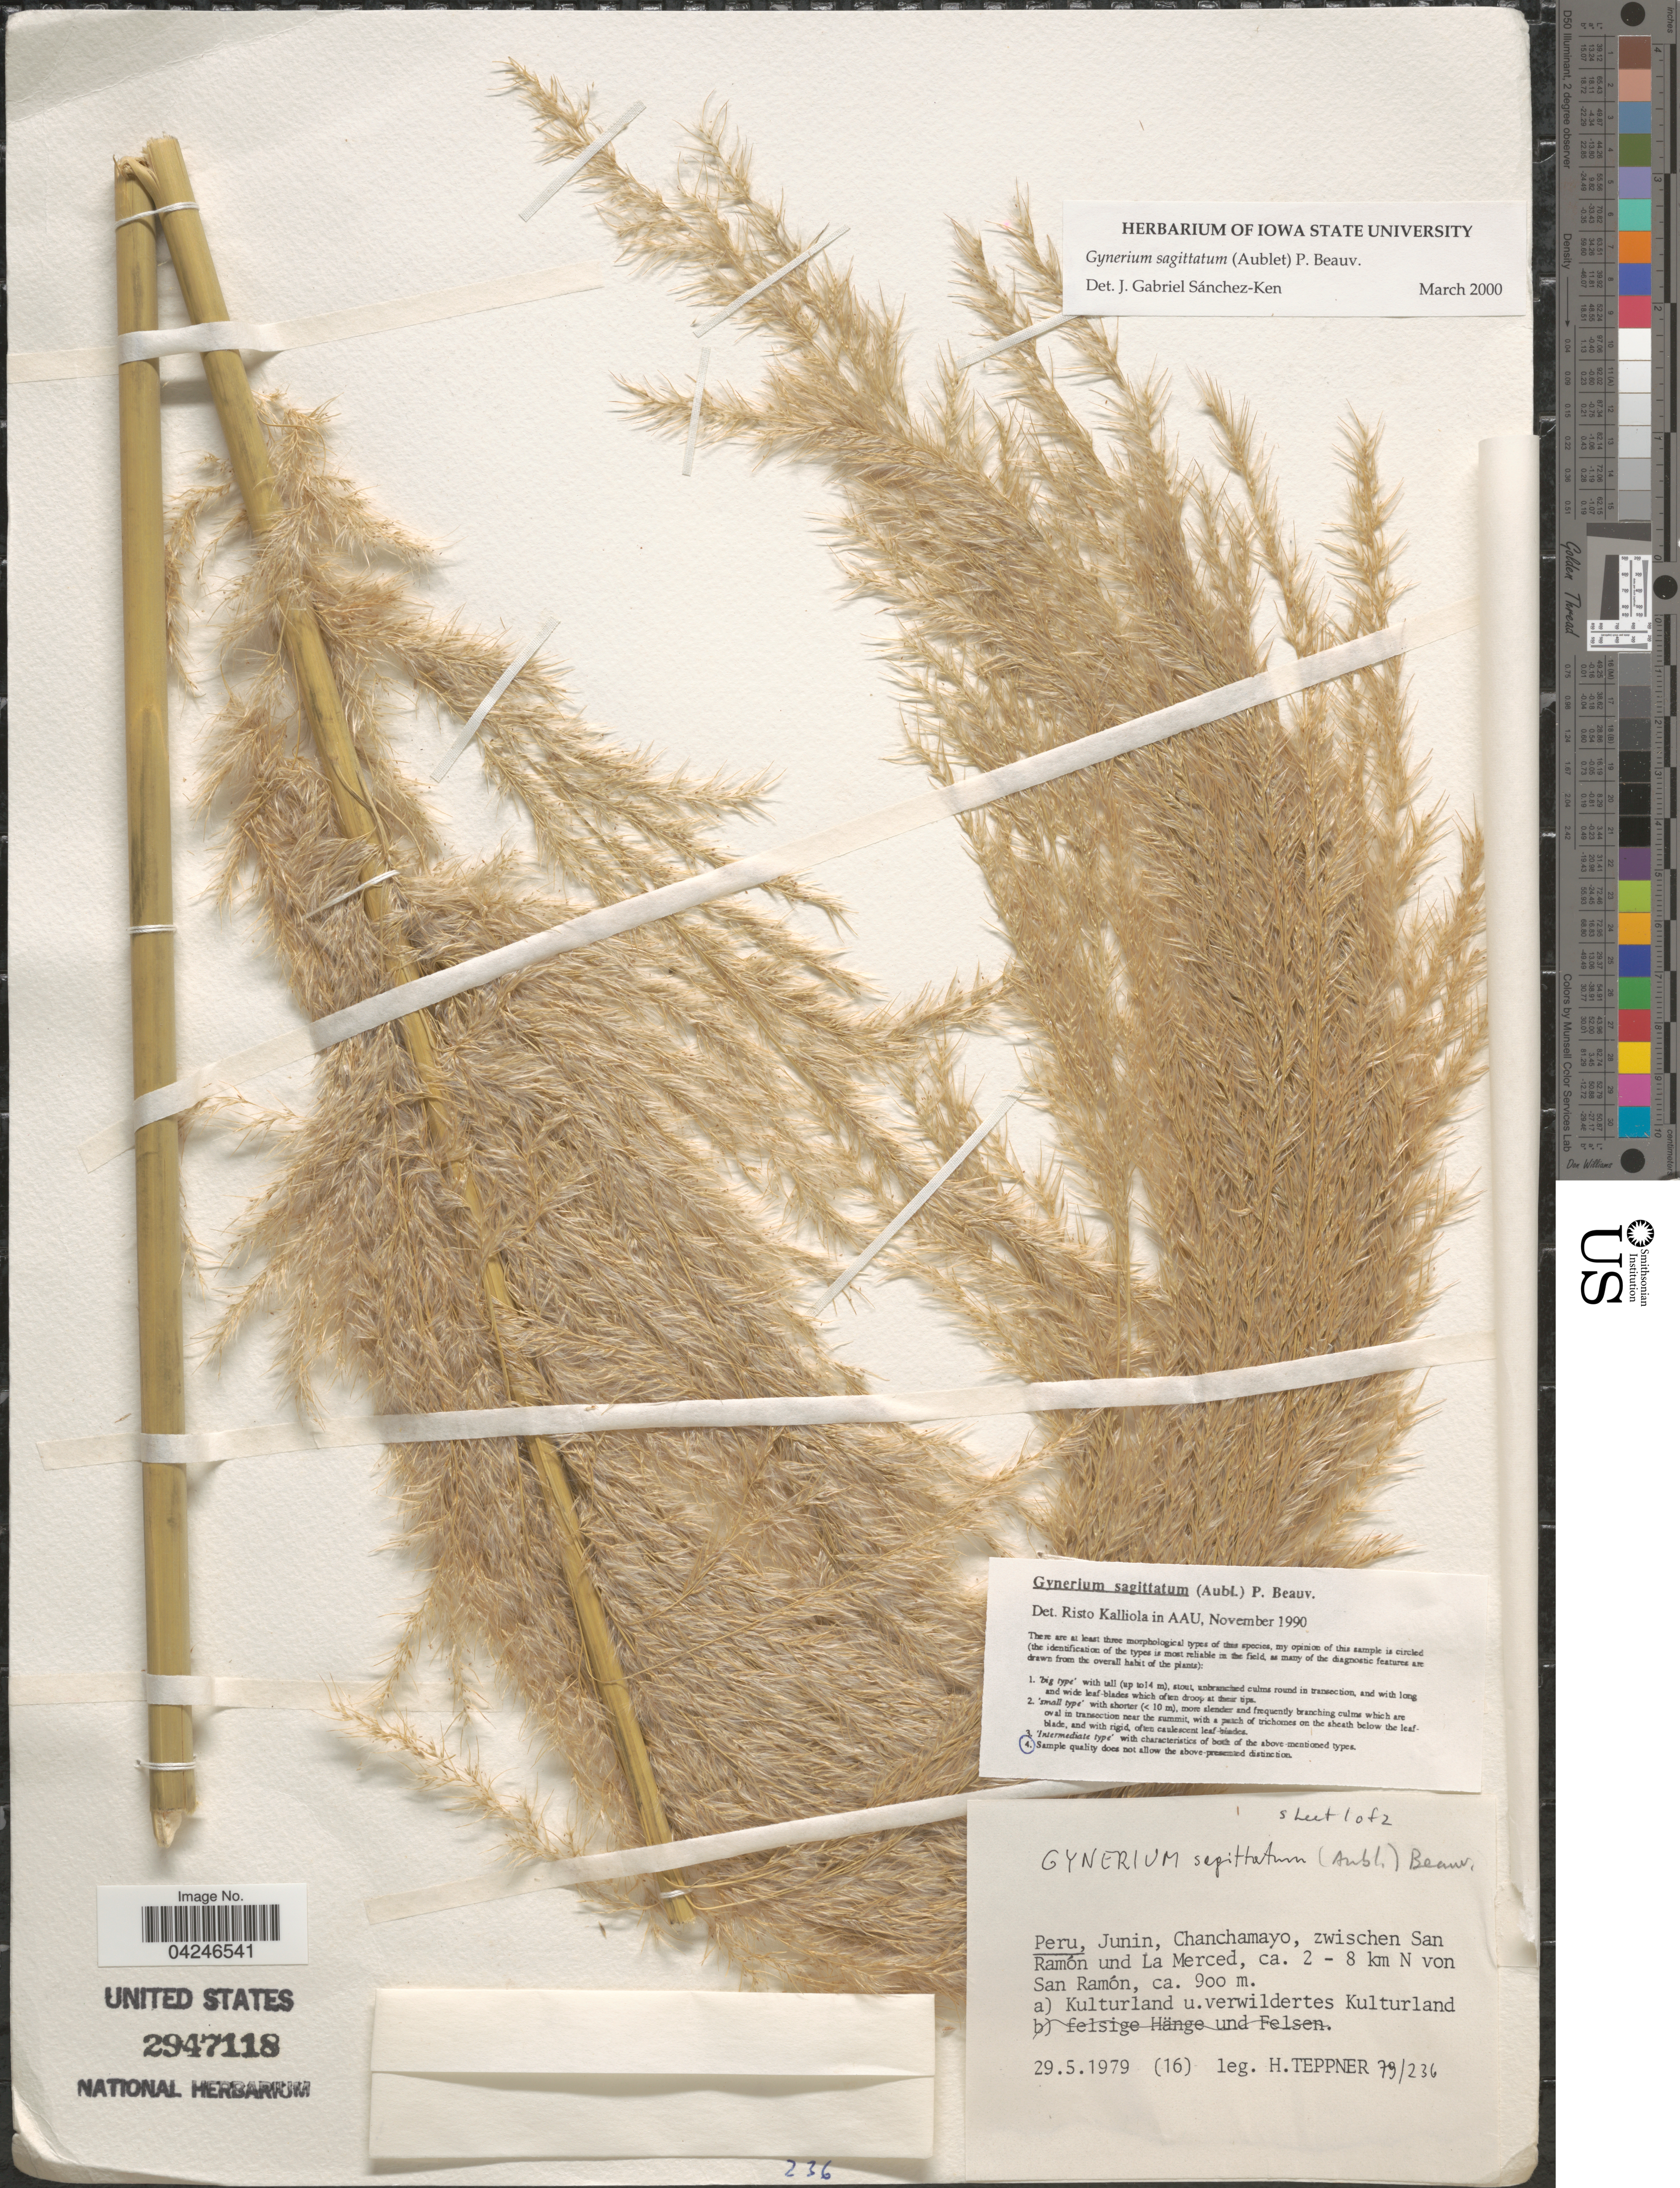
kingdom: Plantae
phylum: Tracheophyta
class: Liliopsida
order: Poales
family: Poaceae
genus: Gynerium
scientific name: Gynerium sagittatum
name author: (Aubl.) P. Beauv.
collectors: H. Teppner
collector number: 79/236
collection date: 1979-05-29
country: Peru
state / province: Junín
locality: Chachamayo, zwischen San Ramón und La Merced, ca. 2- 8 km N von San Ramón.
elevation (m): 900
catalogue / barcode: US 2947118